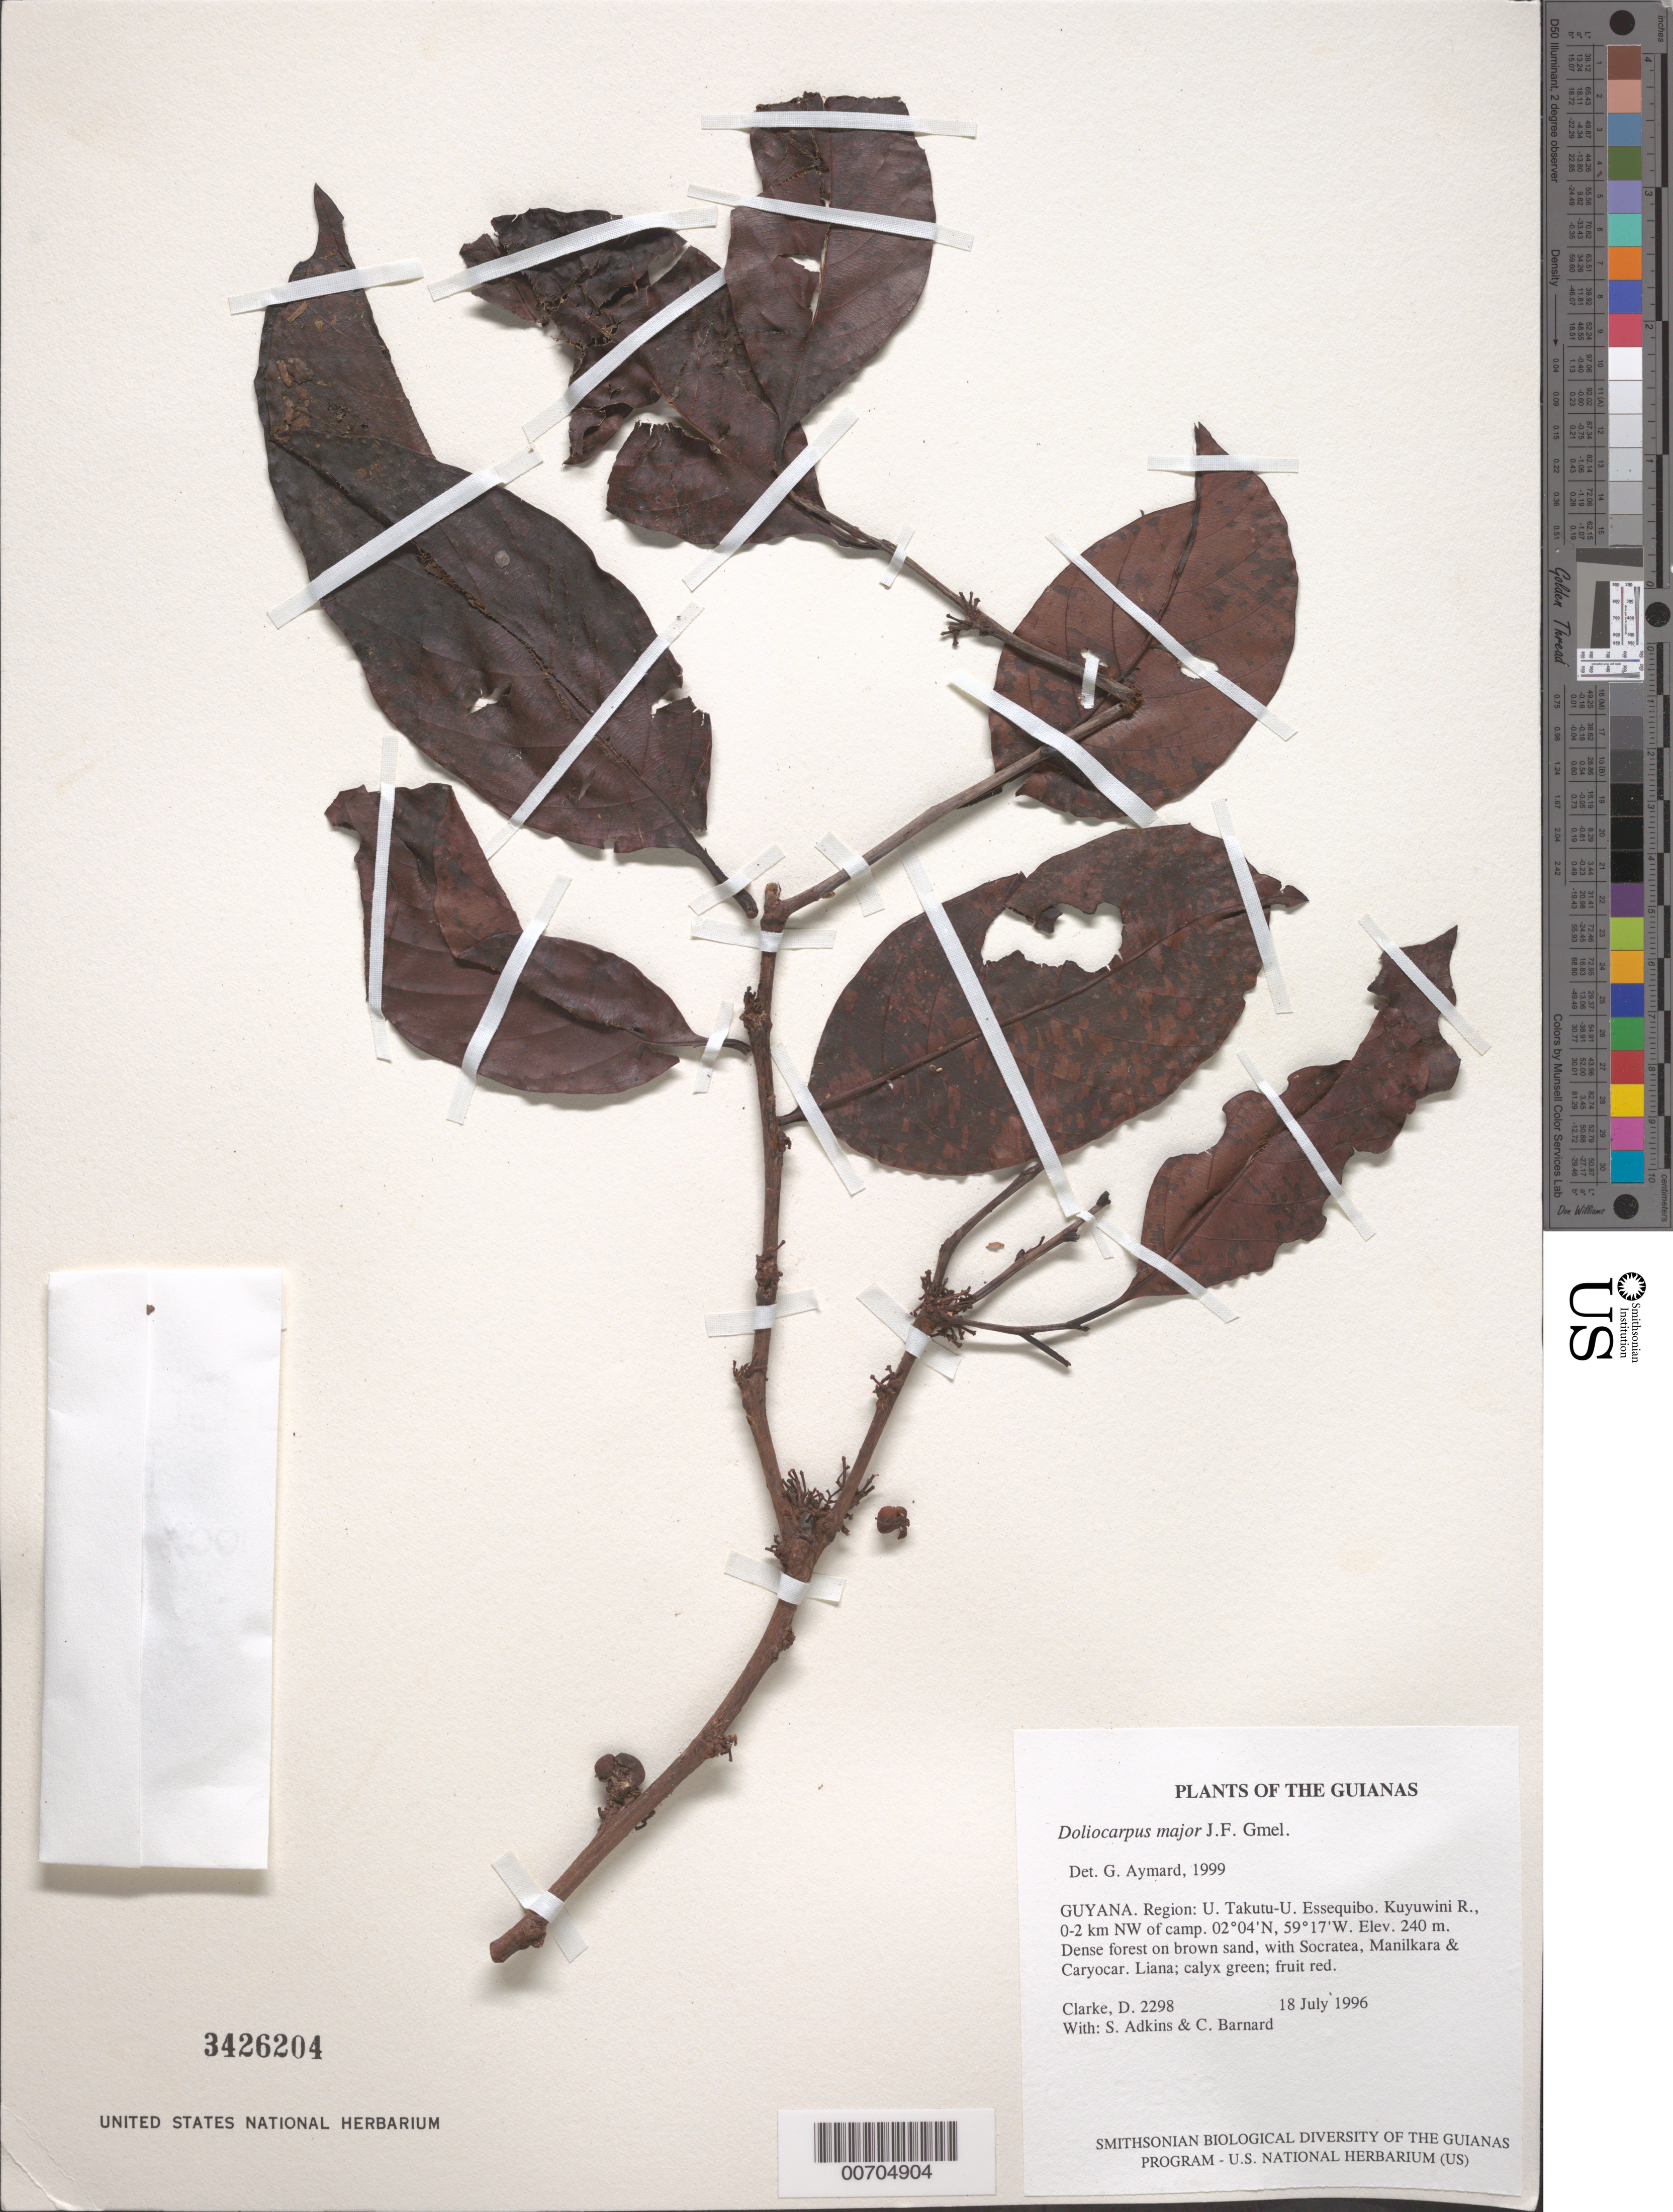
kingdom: Plantae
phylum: Tracheophyta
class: Magnoliopsida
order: Dilleniales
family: Dilleniaceae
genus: Doliocarpus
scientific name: Doliocarpus spraguei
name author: Cheesman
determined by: Victor Longhi Monzoli, João, (BRAZIL)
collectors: H. D. Clarke, S. Adkins & C. Bernard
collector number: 2298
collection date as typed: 18 July 1996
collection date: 1996-07-18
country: Guyana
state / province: U. Takutu-U. Essequibo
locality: Kuyuwini R., 0-2 km NW of camp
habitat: Dense forest on brown sand, with Socratea, Manilkara & Caryocar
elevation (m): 240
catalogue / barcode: US 3426204